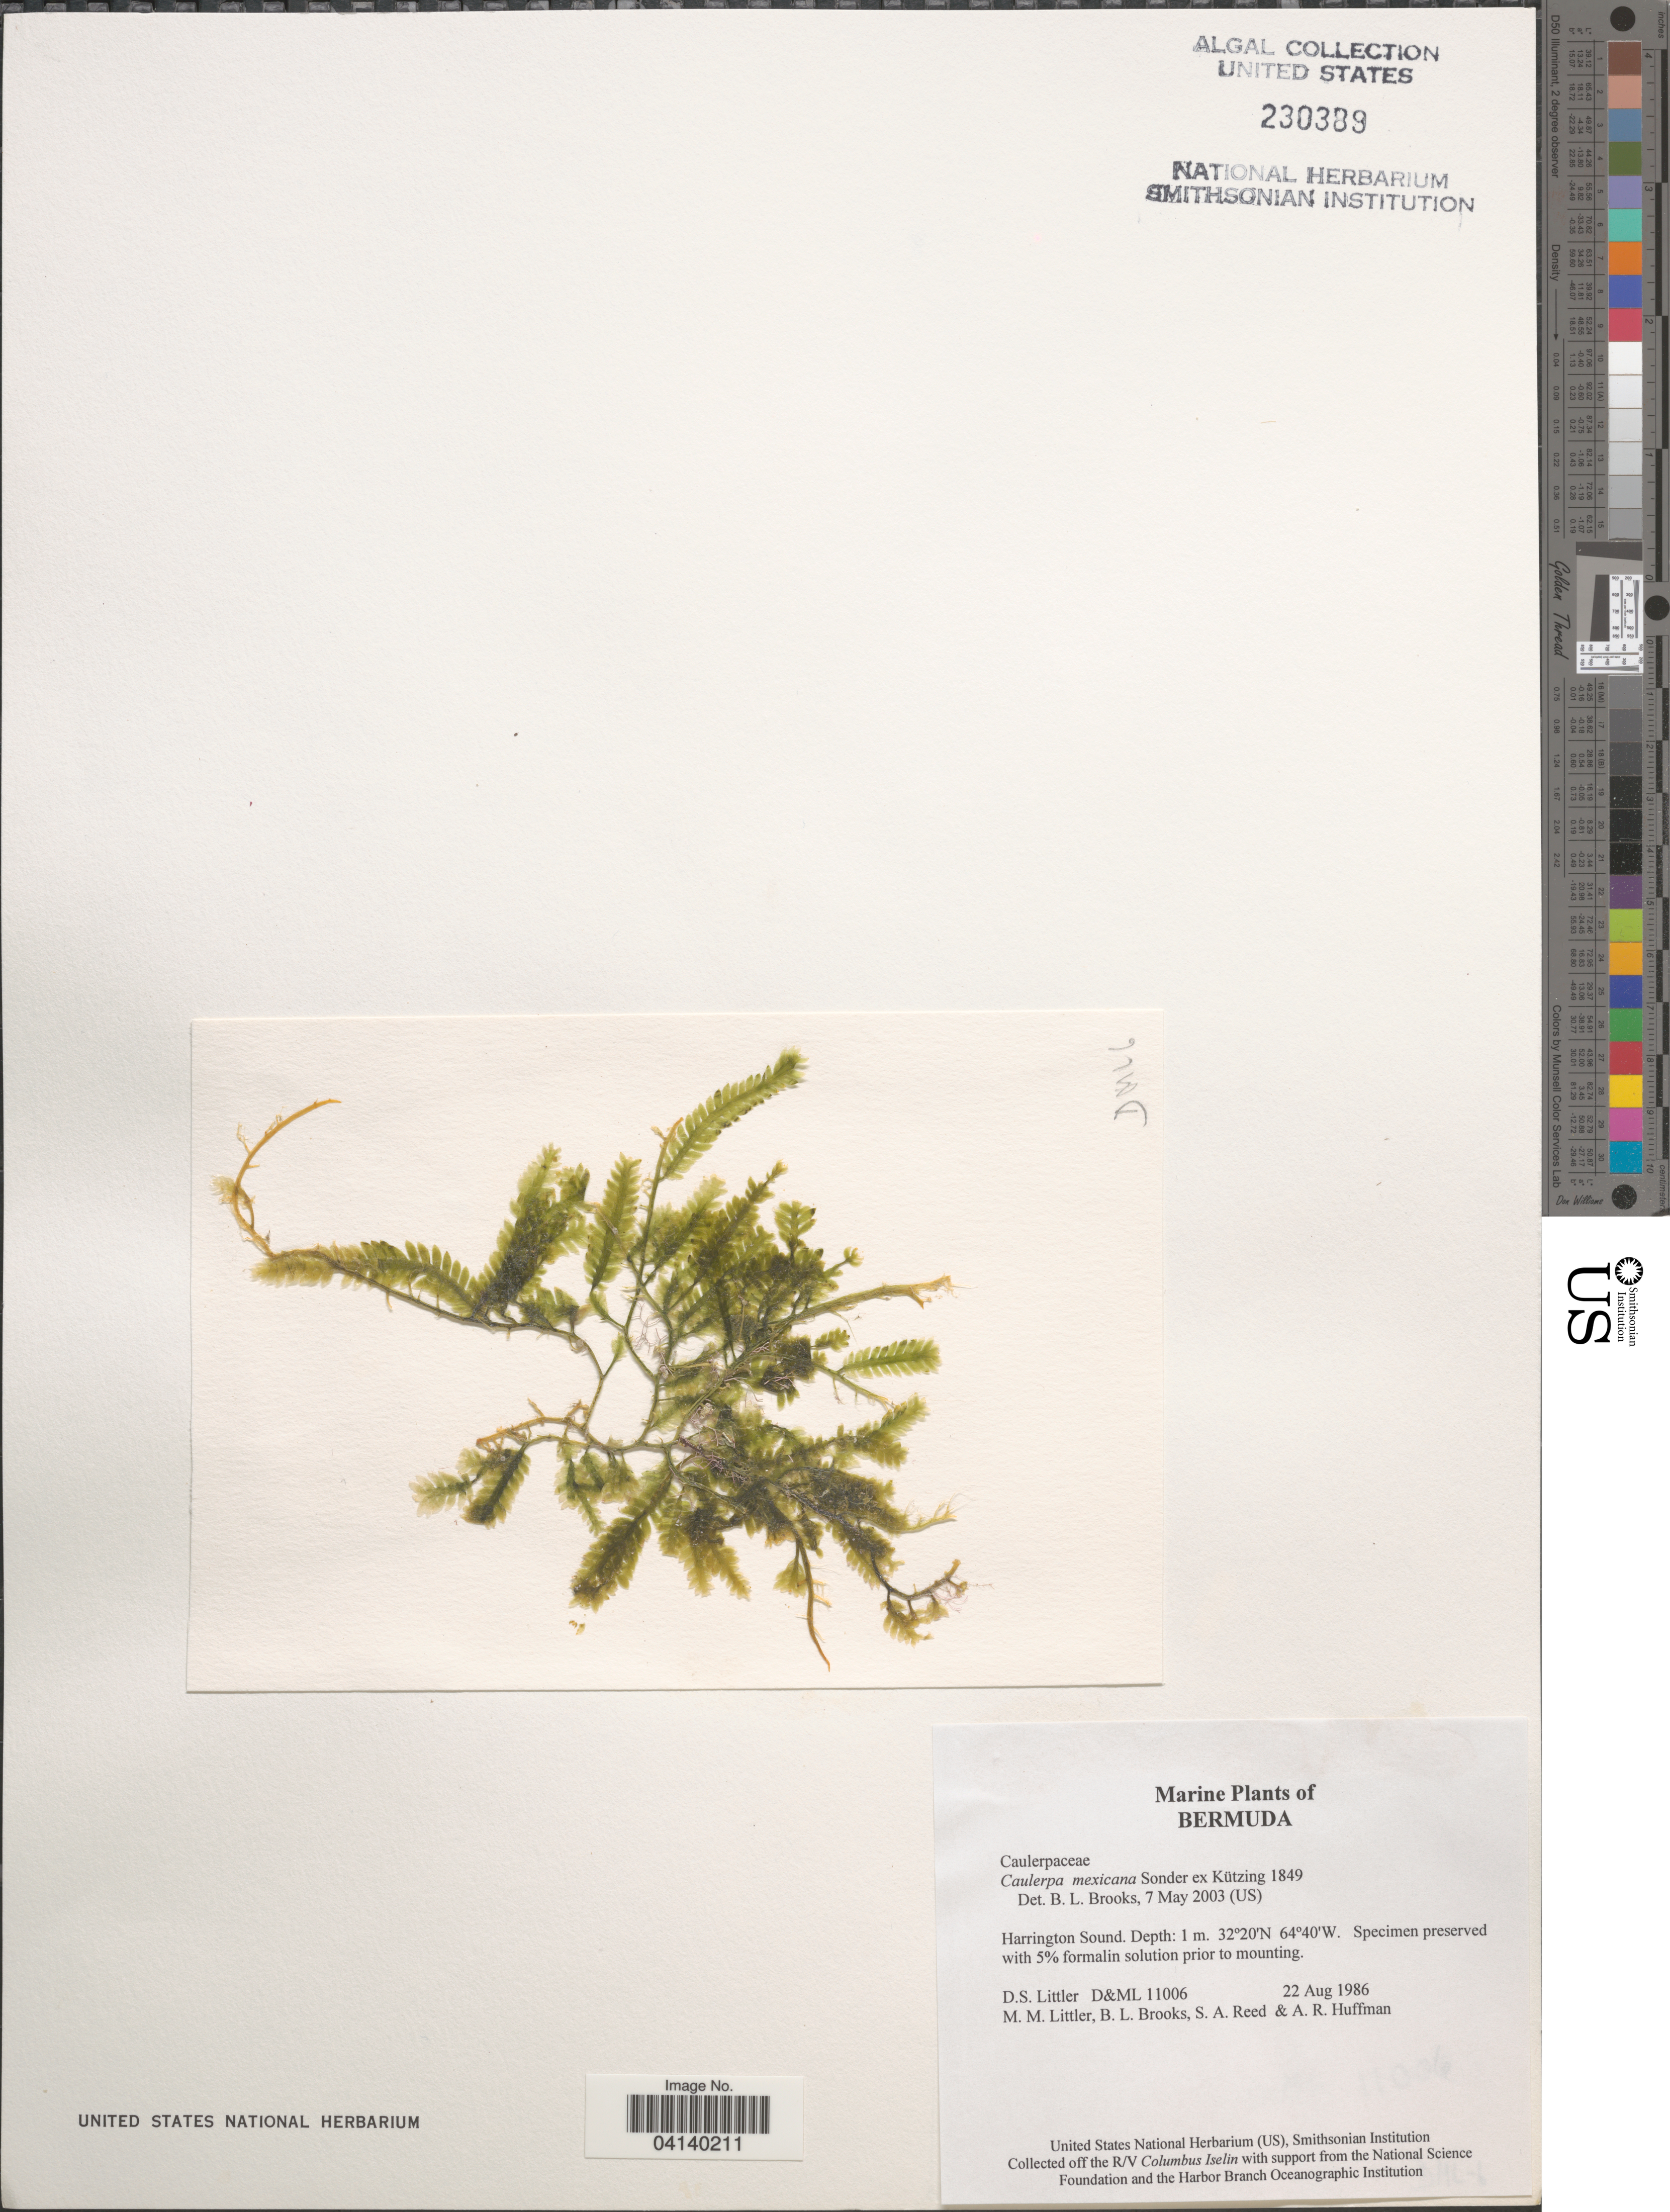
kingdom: Plantae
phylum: Chlorophyta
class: Ulvophyceae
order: Bryopsidales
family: Caulerpaceae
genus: Caulerpa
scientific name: Caulerpa mexicana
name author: Sond. ex Kütz.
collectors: D. S. Littler, B. Brooks, S. Reed & A. Huffman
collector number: D&ML11006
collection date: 1986-08-22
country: Bermuda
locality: Harrington Sound.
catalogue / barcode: US 230389